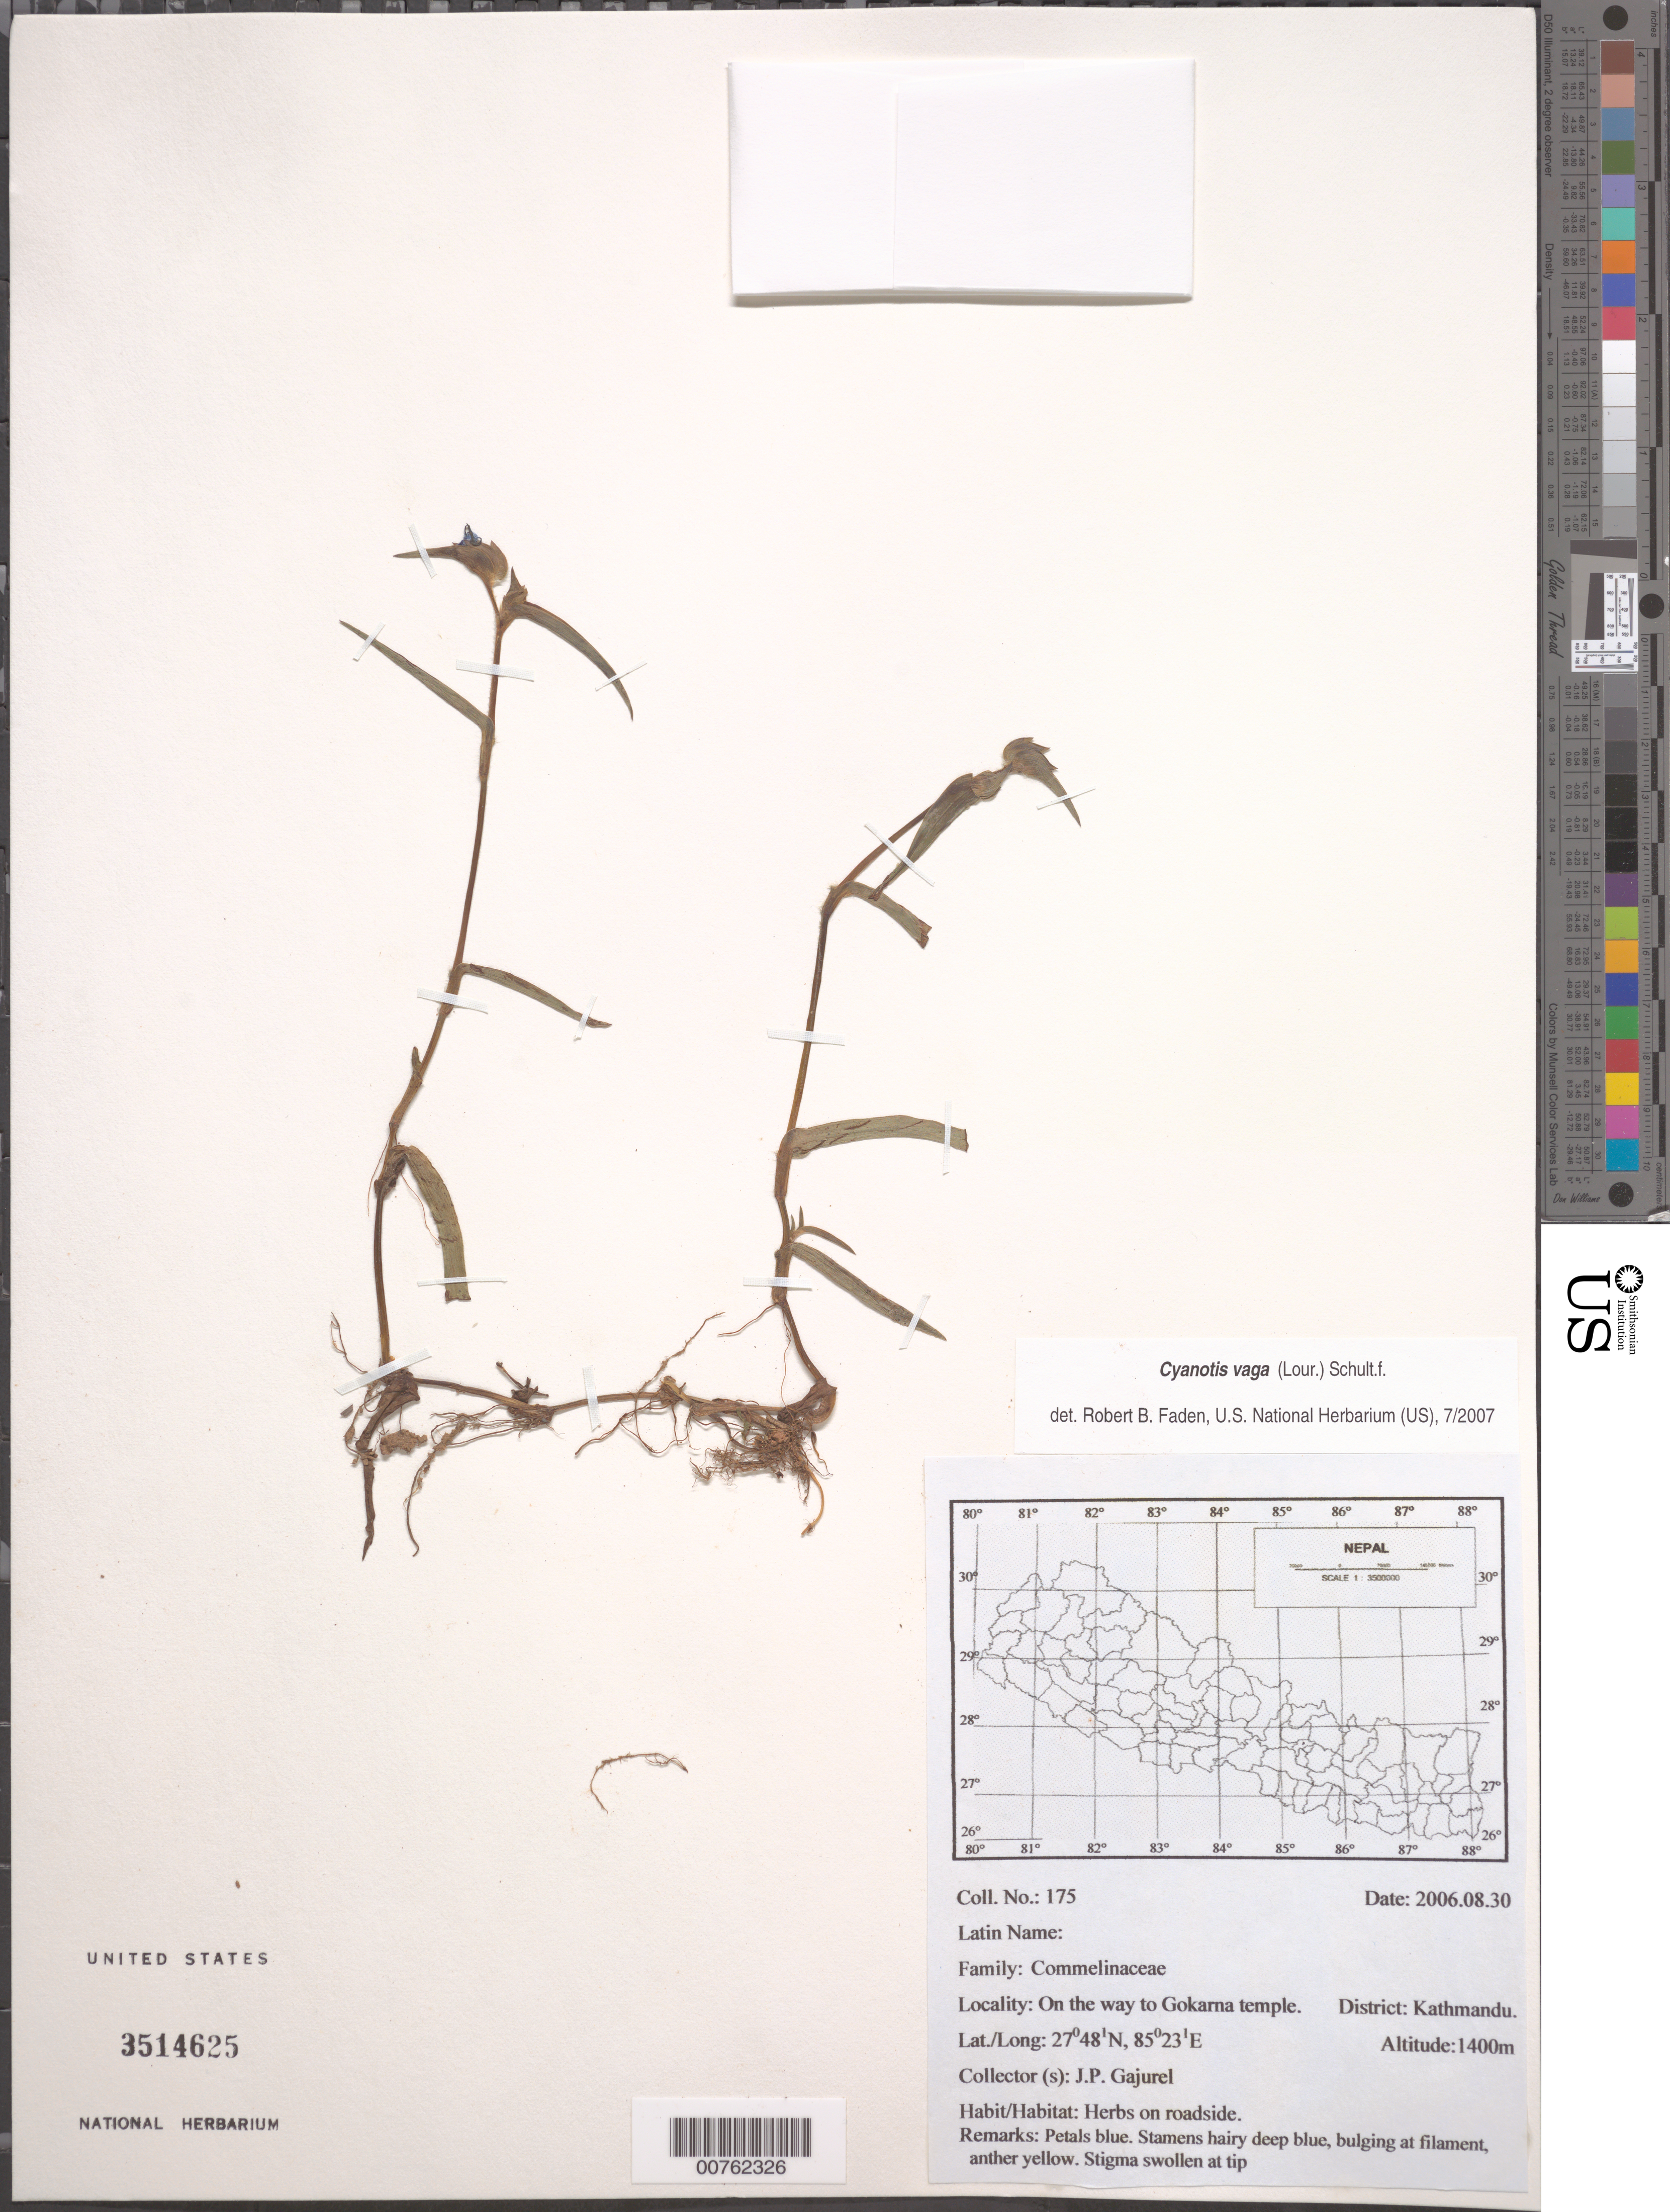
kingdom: Plantae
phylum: Tracheophyta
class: Liliopsida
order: Commelinales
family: Commelinaceae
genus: Cyanotis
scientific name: Cyanotis vaga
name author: (Lour.) Schult. & Schult. f.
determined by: Faden, Robert B., (US), Smithsonian Institution - National Museum of Natural History (UNITED STATES)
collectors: J. Gajurel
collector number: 175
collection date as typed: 30 Aug 2006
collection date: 2006-08-30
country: Nepal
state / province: Bagmati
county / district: Kathmandu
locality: On the way to Gokarna temple.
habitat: Herbs on roadside.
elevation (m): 1400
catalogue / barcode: US 3514625